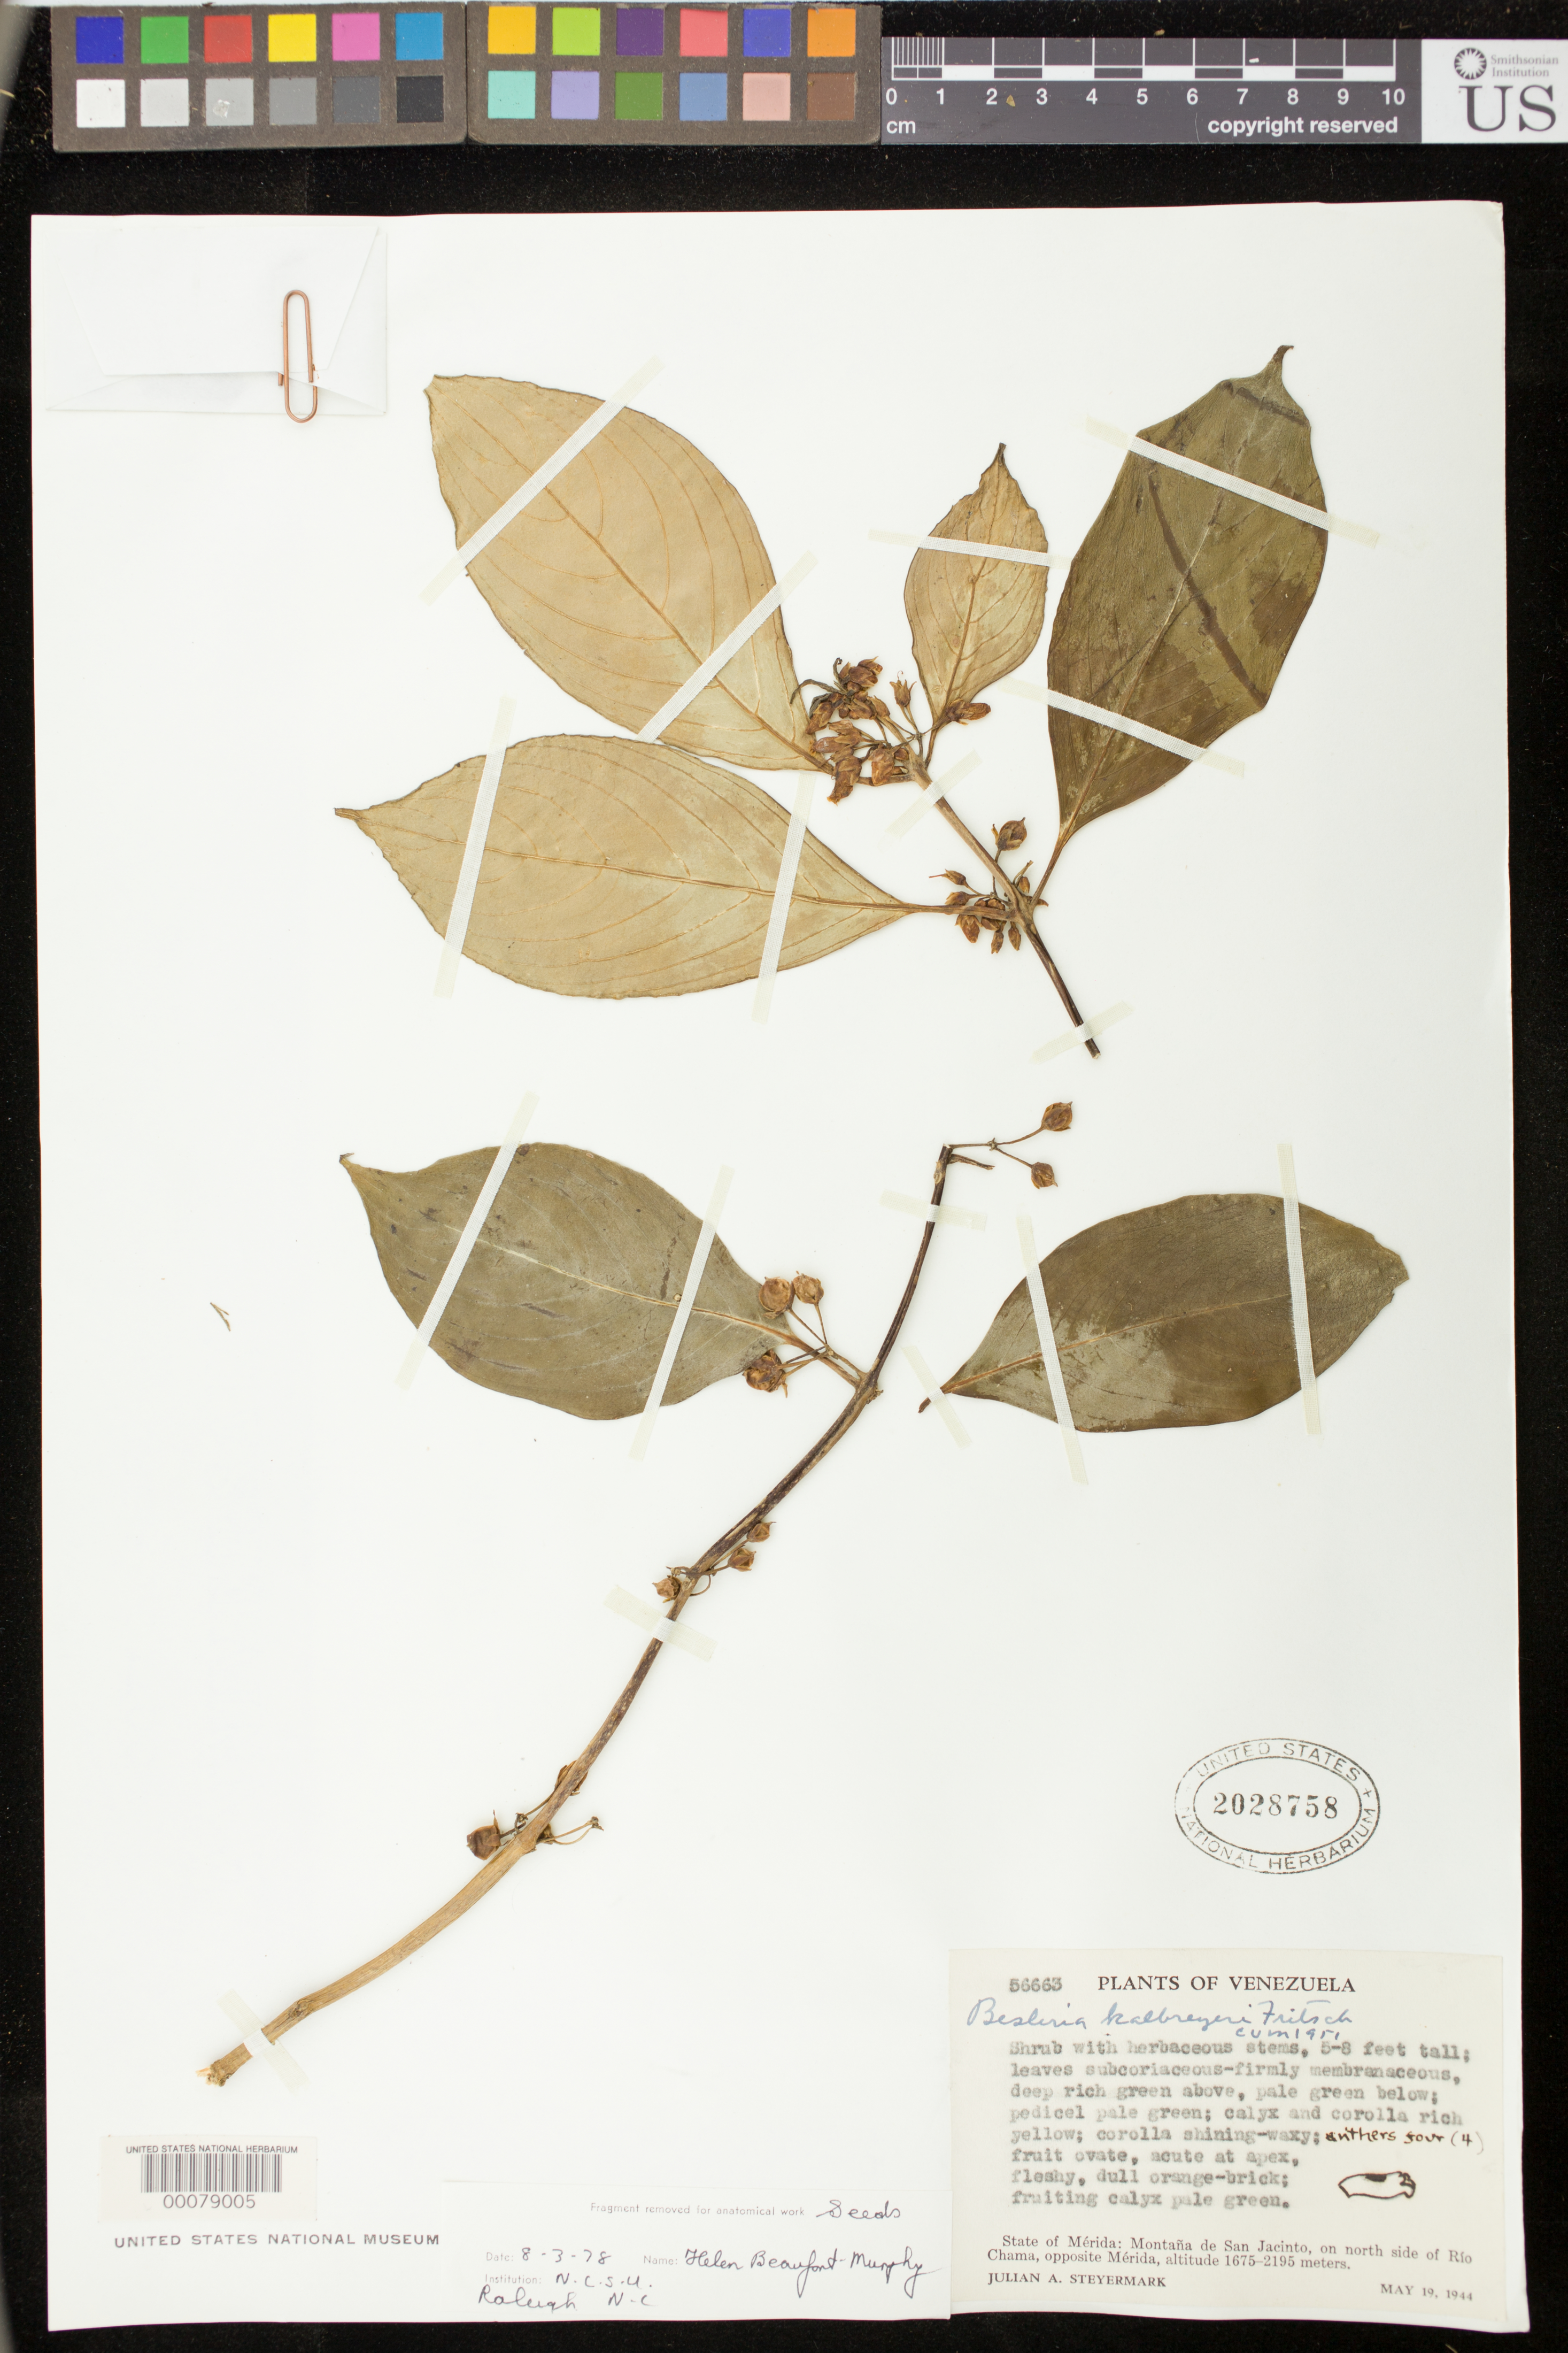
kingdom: Plantae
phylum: Tracheophyta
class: Magnoliopsida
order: Lamiales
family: Gesneriaceae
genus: Besleria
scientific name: Besleria kalbreyeri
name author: Fritsch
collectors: J. Steyermark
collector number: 56663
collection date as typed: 19 May 1944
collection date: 1944-05-19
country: Venezuela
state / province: Mérida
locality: Montana de San Jacinto, on N side of Rio Chama, opposite Merida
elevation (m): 1675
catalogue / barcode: US 2028758